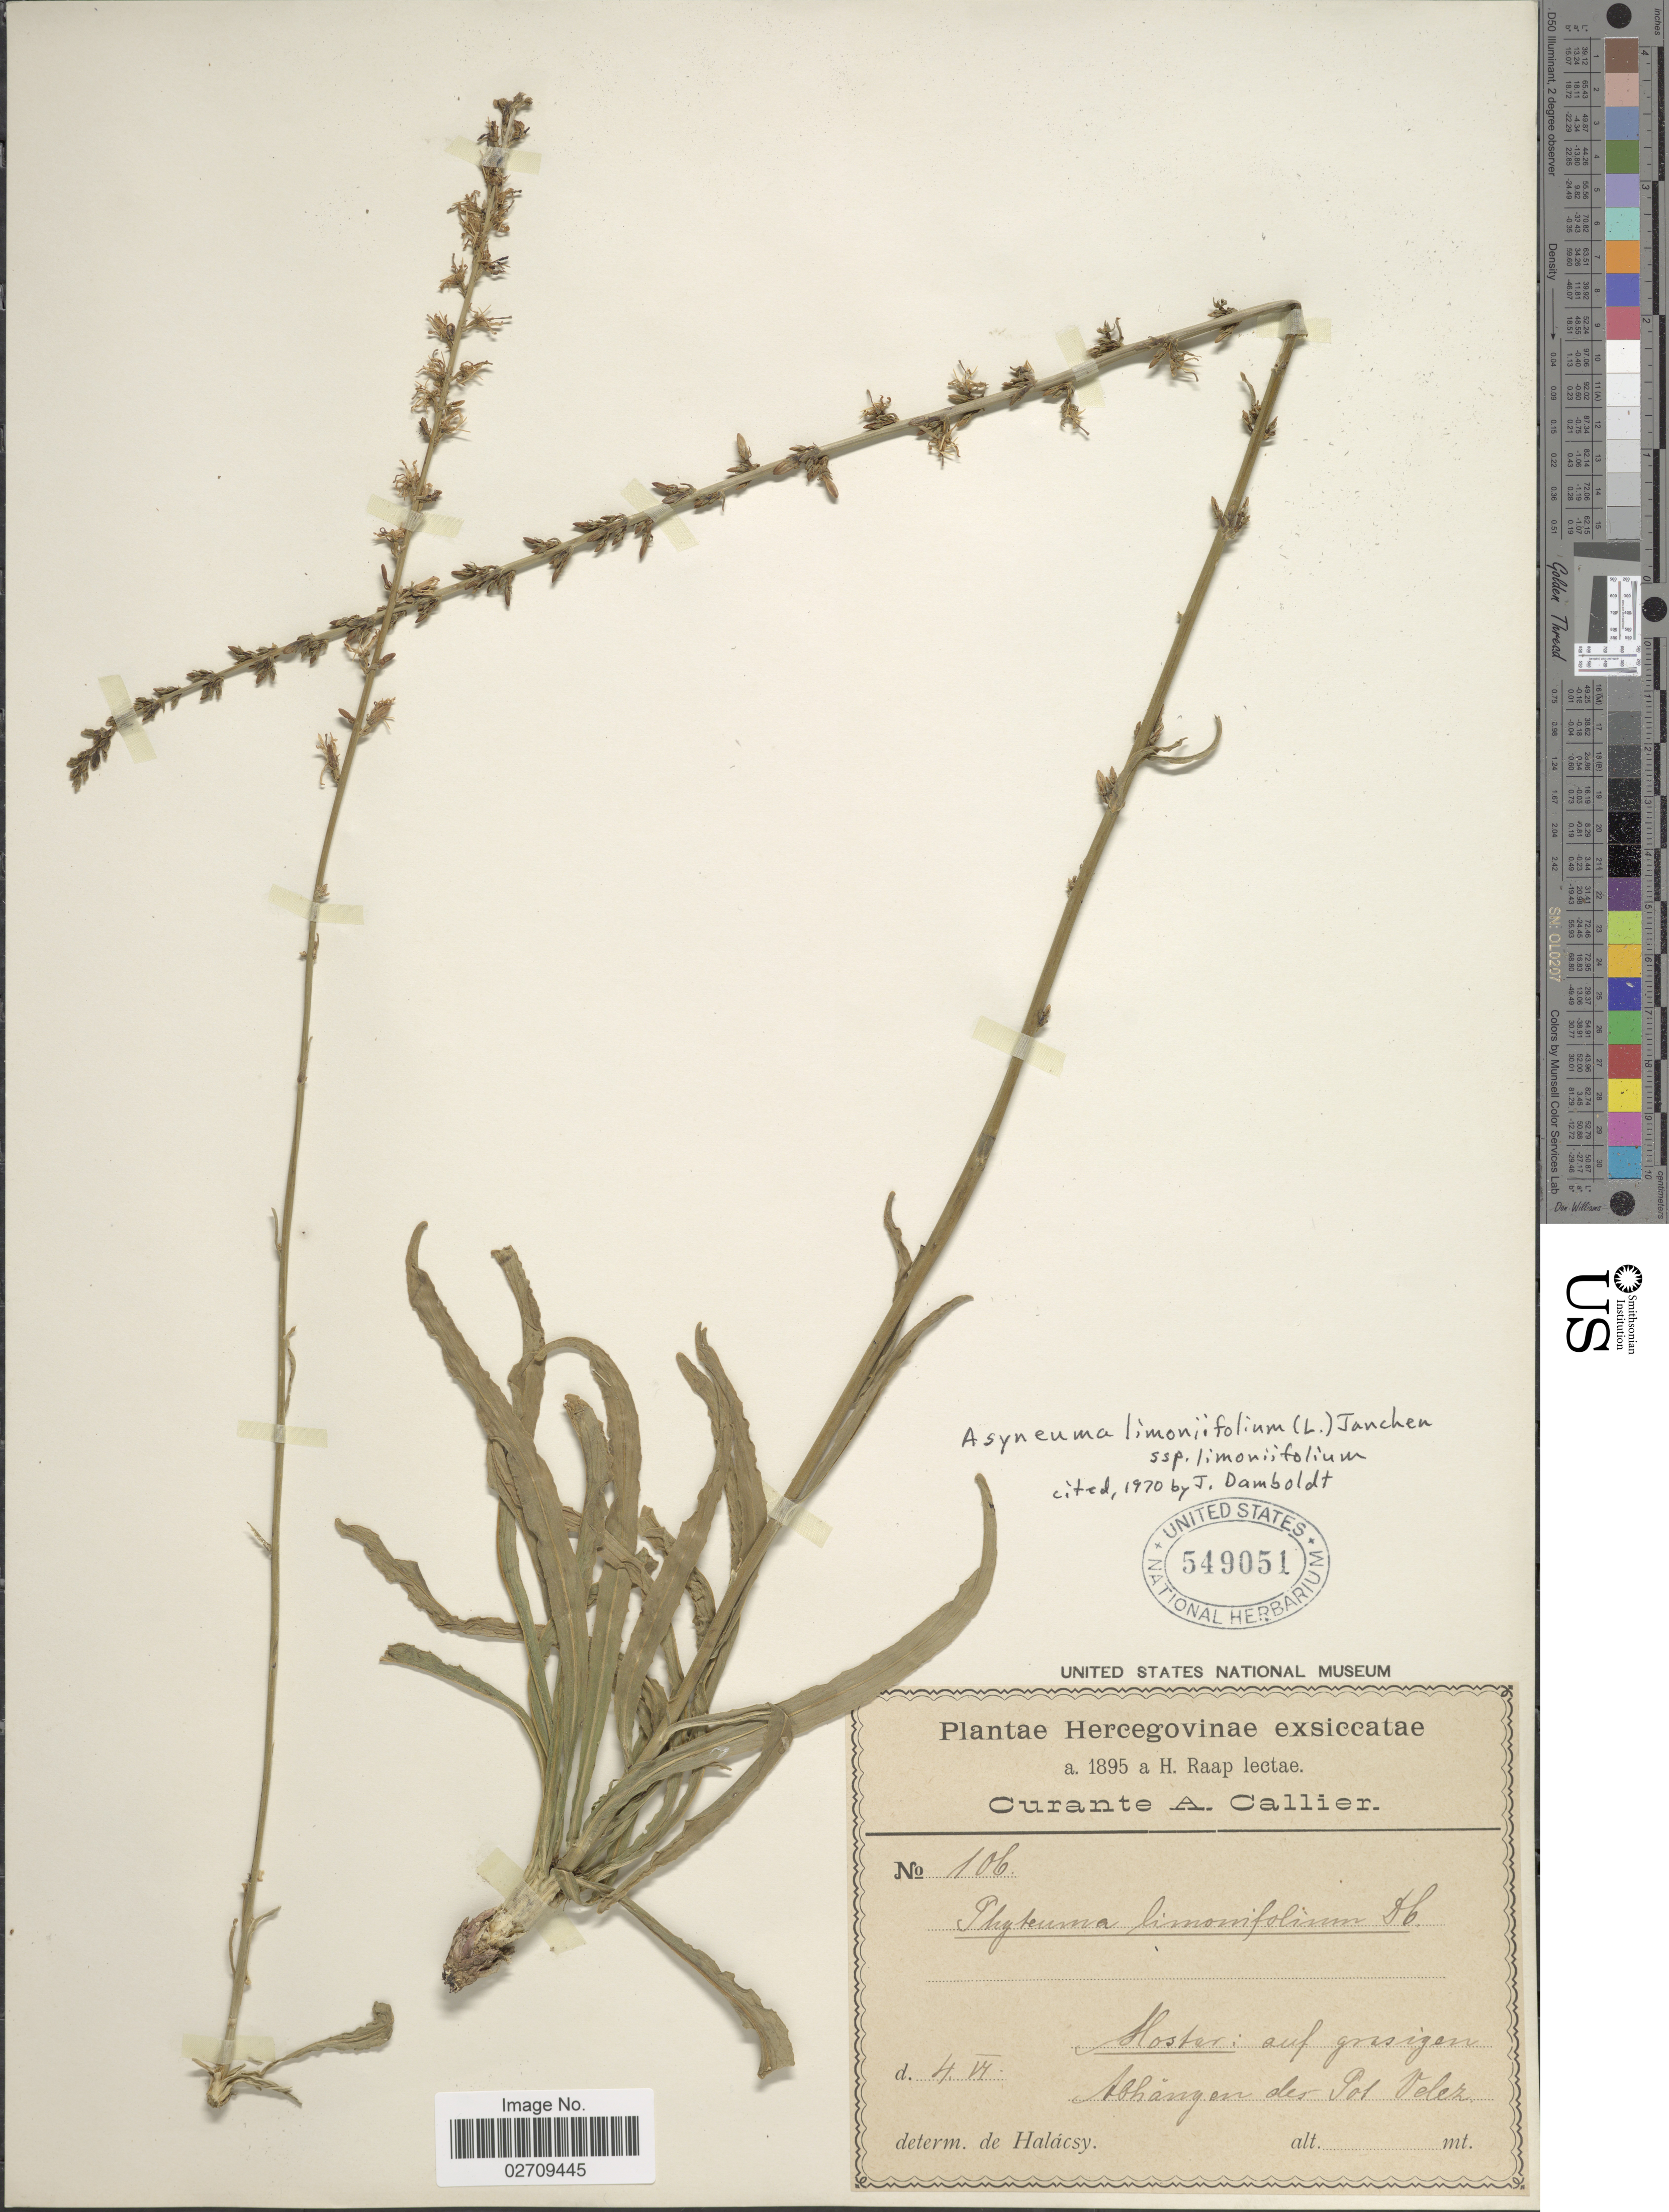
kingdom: Plantae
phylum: Tracheophyta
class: Magnoliopsida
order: Asterales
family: Campanulaceae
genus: Asyneuma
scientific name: Asyneuma limonifolium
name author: (L.) Janch.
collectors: H. Raap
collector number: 106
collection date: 1895-06-04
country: Bosnia and Herzegovina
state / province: Federation of B&H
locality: Hercegovinae, Mostar: auf grassigen Abhangen der Pot Velez [interpreted]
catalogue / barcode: US 549051